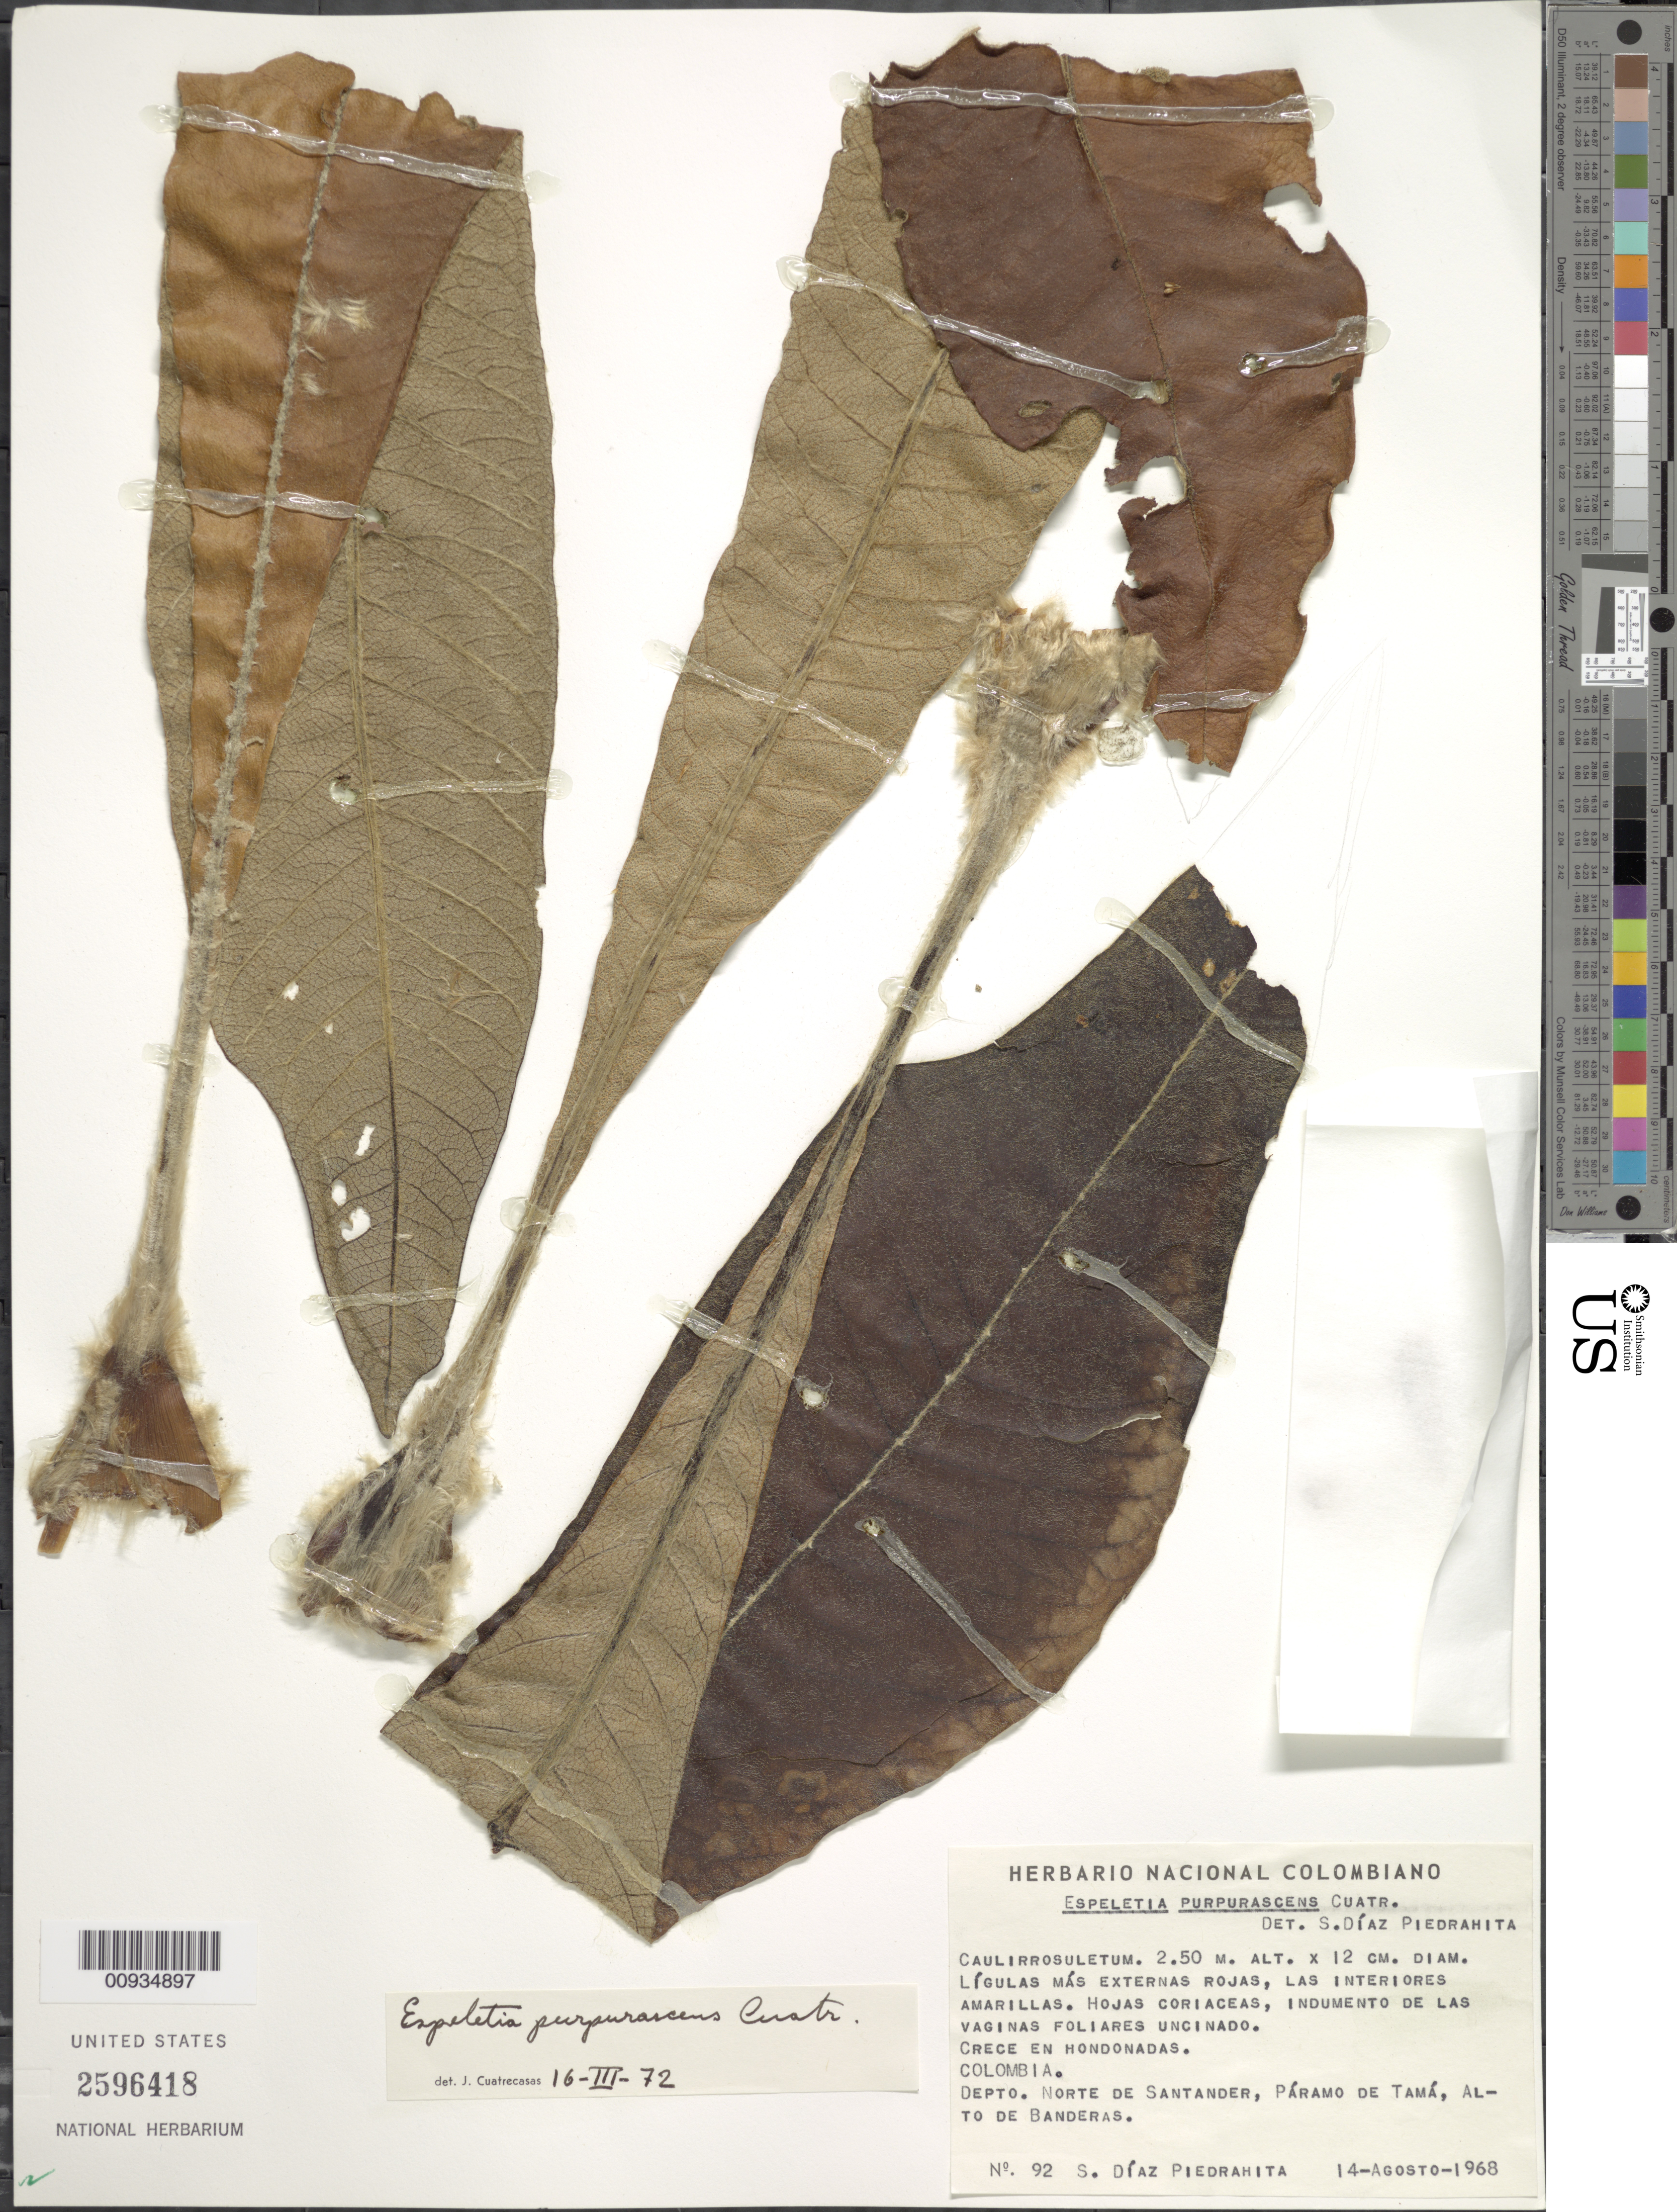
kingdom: Plantae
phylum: Tracheophyta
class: Magnoliopsida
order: Asterales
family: Asteraceae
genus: Espeletiopsis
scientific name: Espeletiopsis purpurascens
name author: (Cuatrec.) Cuatrec.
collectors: S. Díaz Píedrahíta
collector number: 92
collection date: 1968-08-14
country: Colombia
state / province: Norte de Santander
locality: Paramo de Tama, Alto de Banderas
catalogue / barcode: US 2596418